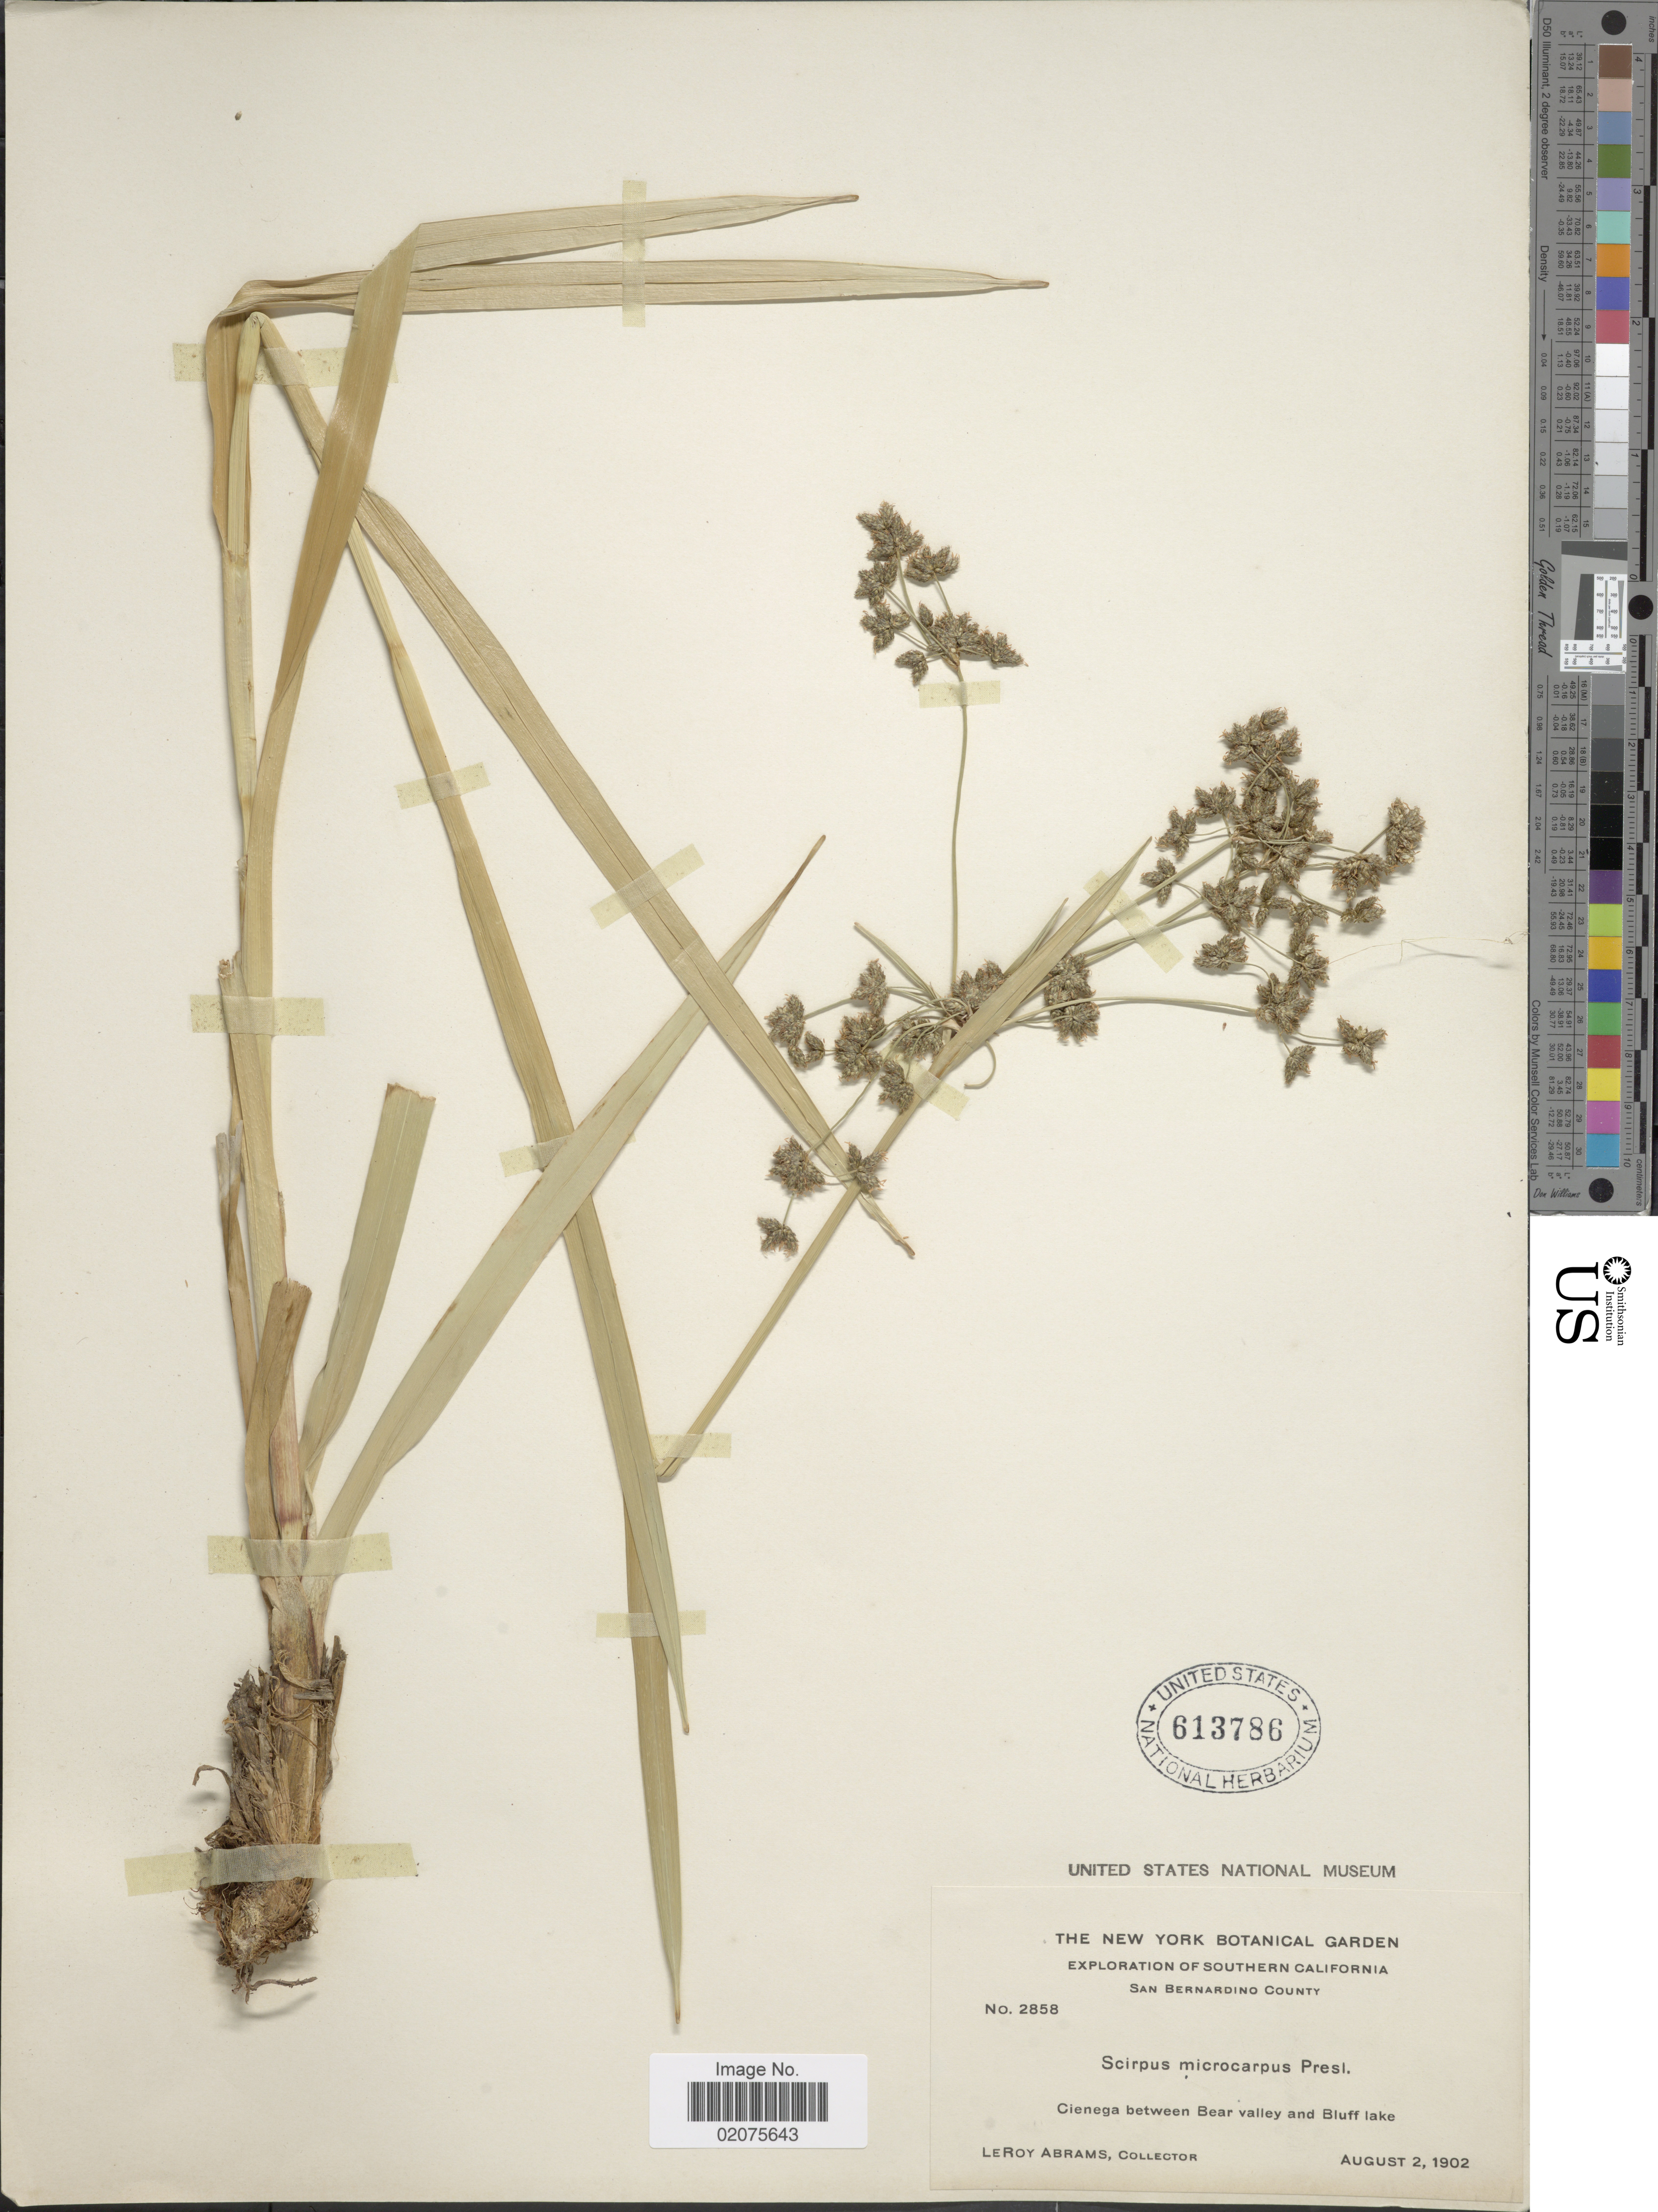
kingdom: Plantae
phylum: Tracheophyta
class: Liliopsida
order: Poales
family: Cyperaceae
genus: Scirpus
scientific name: Scirpus microcarpus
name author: J. Presl & C. Presl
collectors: L. Abrams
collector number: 2858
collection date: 1902-08-02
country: United States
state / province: California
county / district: San Bernardino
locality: Southeastern California. San Bernardino County. Cienega between Bear valley and Bluff lake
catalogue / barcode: US 613786